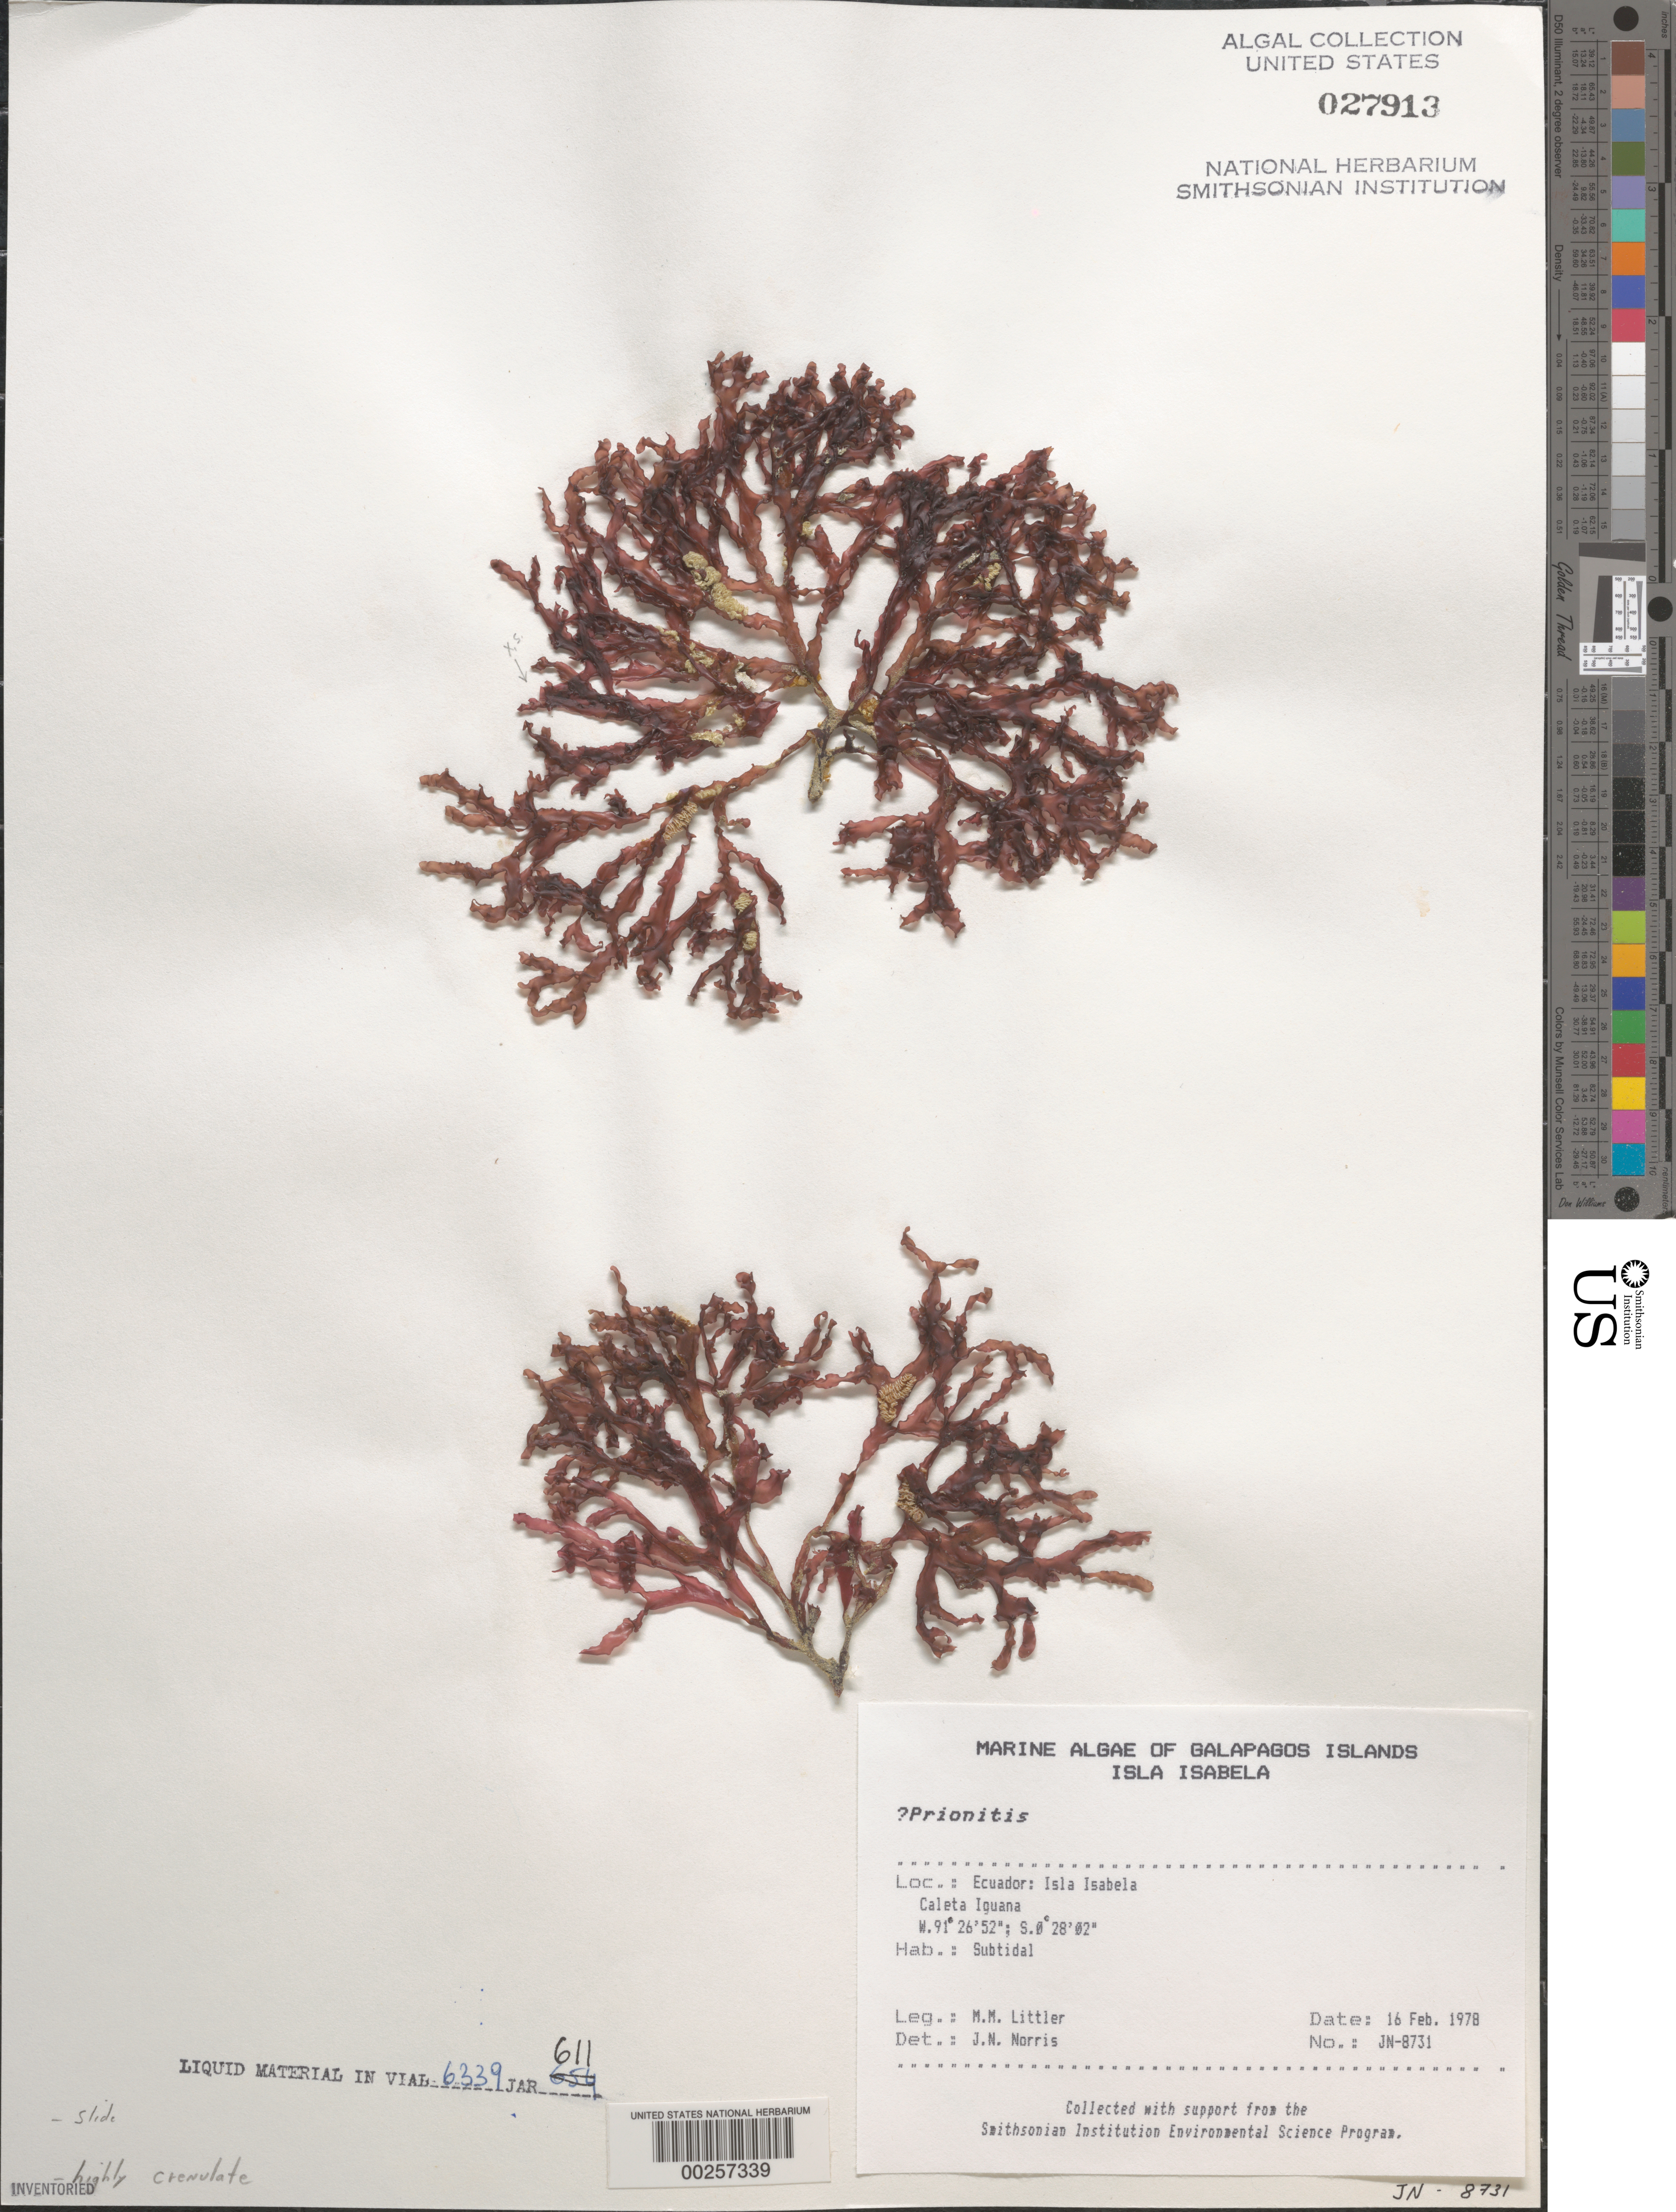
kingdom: Plantae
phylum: Rhodophyta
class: Florideophyceae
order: Cryptonemiales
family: Cryptonemiaceae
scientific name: Prionitis sp.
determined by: Norris, James N.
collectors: M. M. Littler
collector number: Jn-8731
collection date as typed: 16 Feb 1978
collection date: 1978-02-16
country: Ecuador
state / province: Colón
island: Isabela [Albemarle]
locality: Caleta Iguana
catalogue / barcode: US 27913